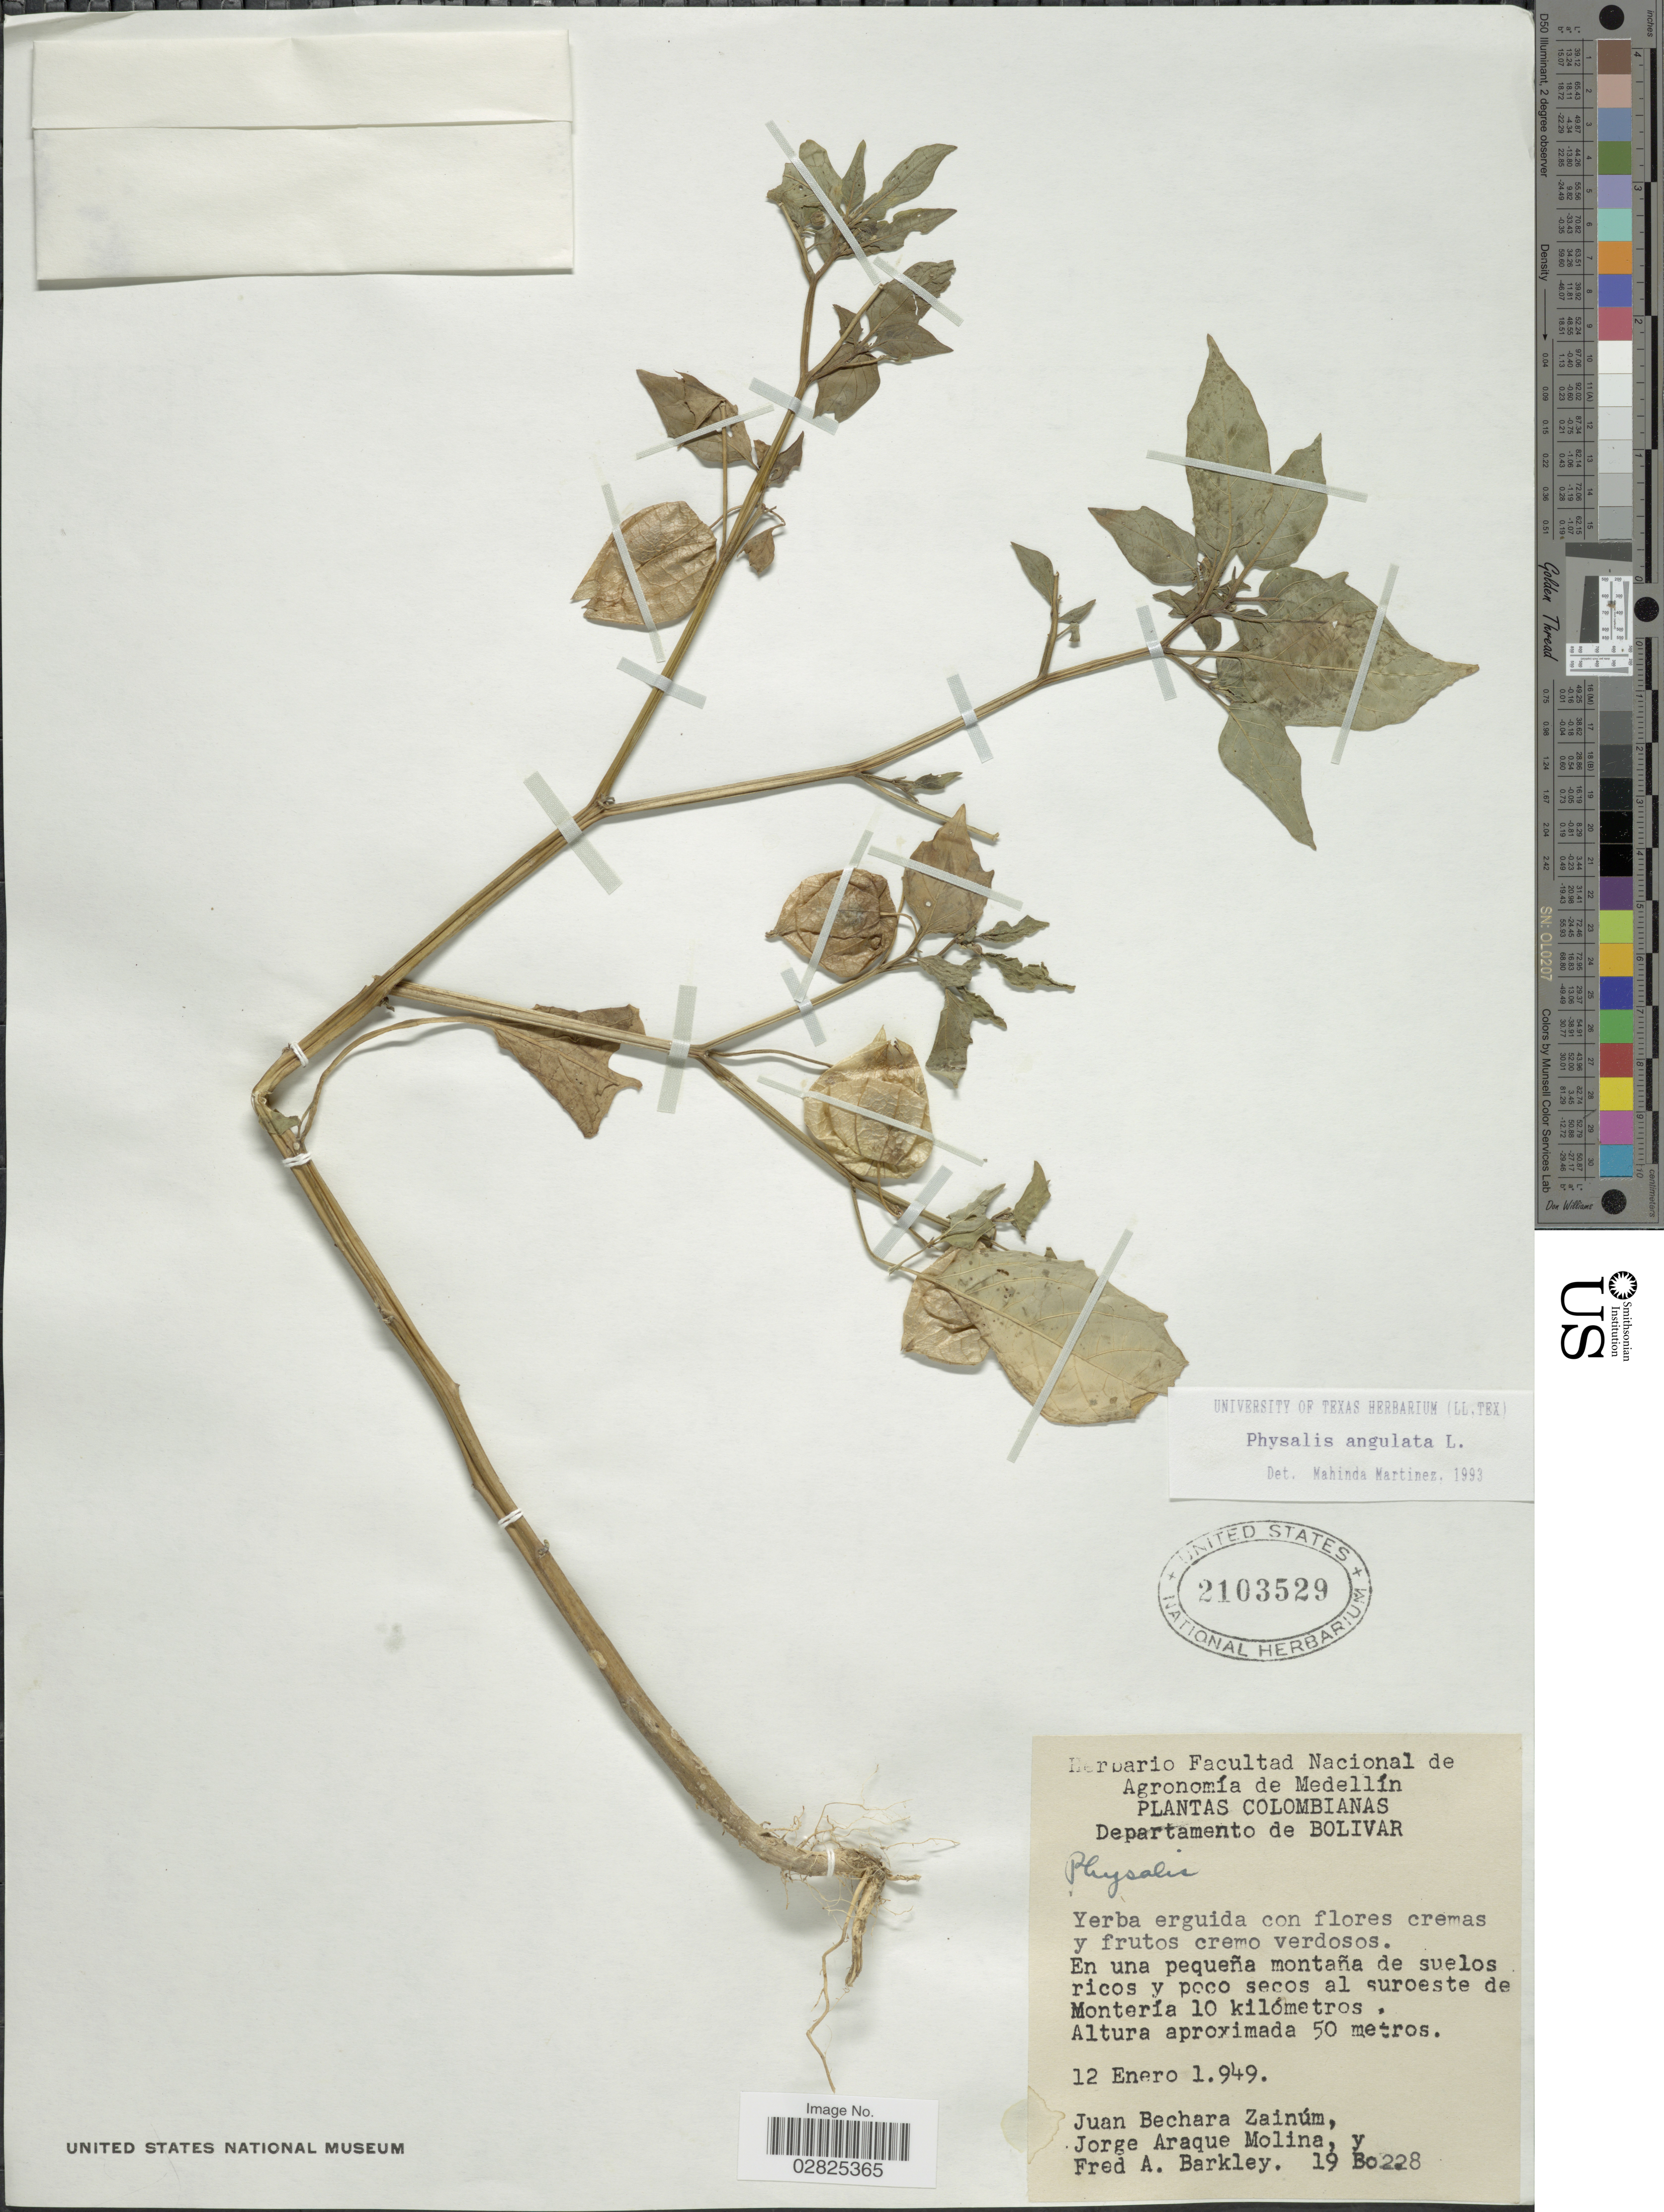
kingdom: Plantae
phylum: Tracheophyta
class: Magnoliopsida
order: Solanales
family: Solanaceae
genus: Physalis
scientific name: Physalis angulata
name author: L.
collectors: J. Zainúm, J. Araque Molina & F. A. Barkley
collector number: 19Bo228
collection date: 1949-01-12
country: Colombia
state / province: Bolívar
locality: Departamento de Bolivar, En una pequeña montaña de suelos ricos y poco secos al suroeste de Montería 10 kilómetros.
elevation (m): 50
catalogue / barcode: US 2103529